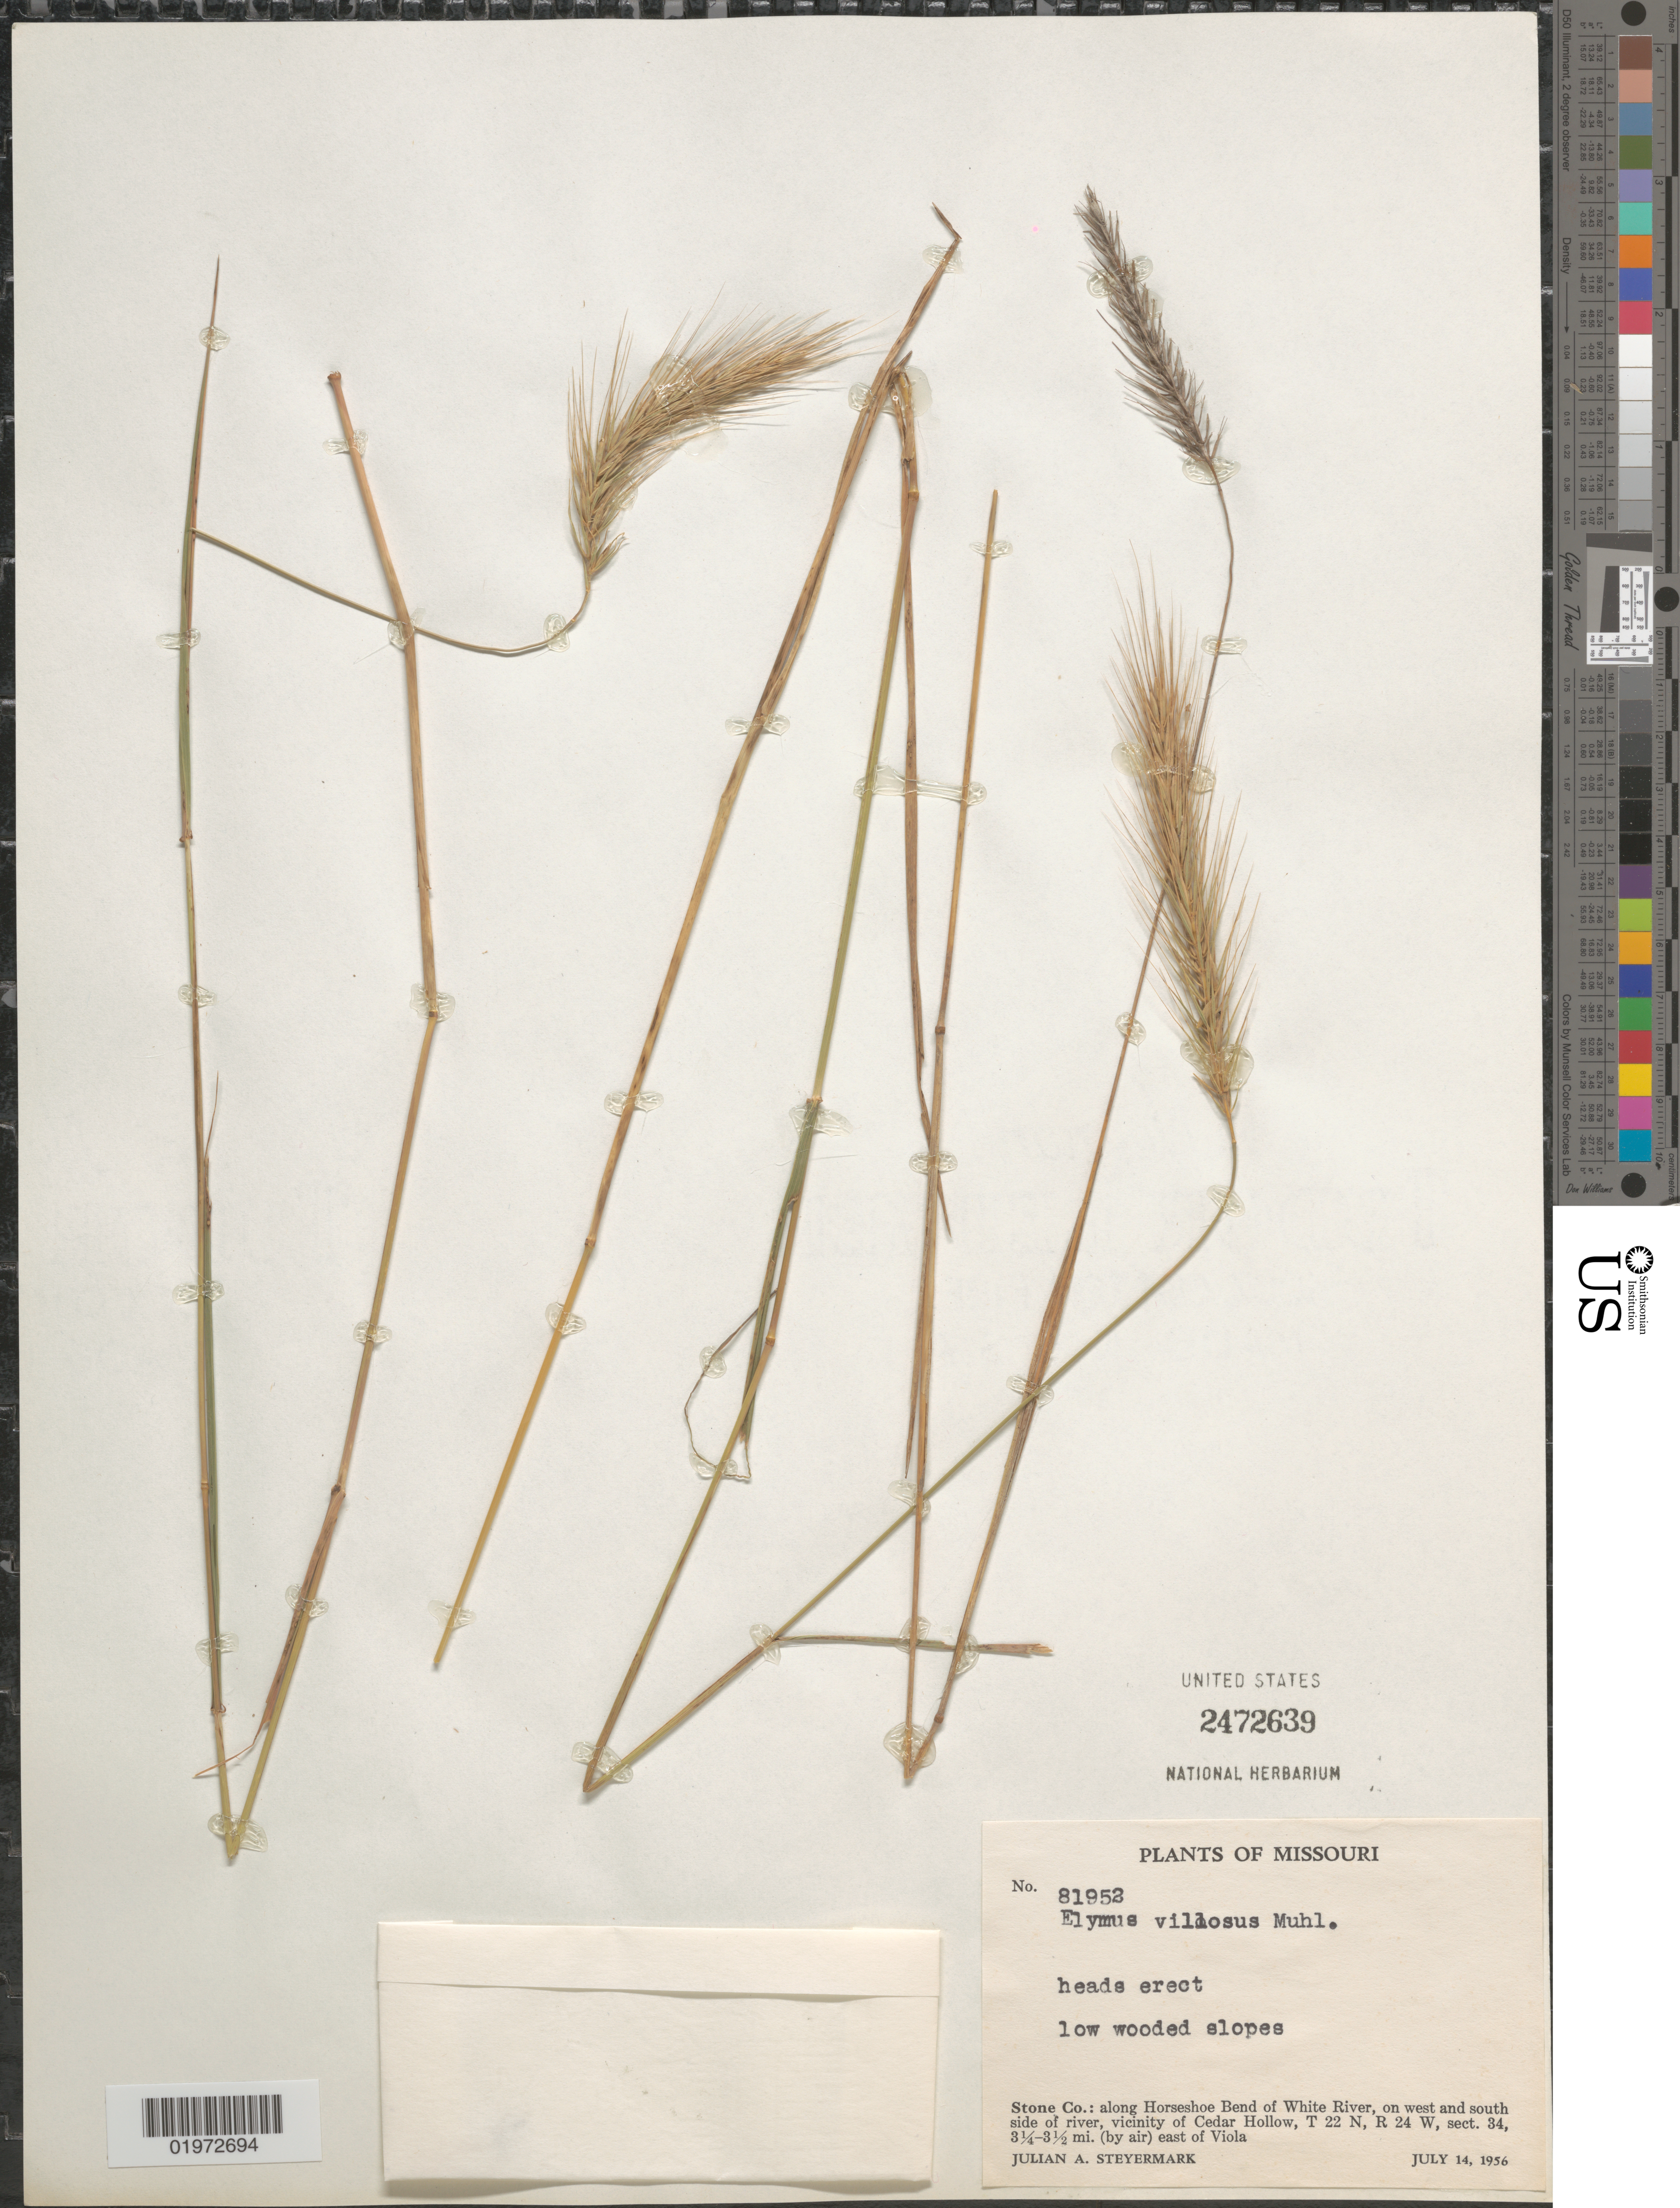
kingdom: Plantae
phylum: Tracheophyta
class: Liliopsida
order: Poales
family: Poaceae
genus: Elymus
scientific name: Elymus villosus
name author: Muhl. ex Willd.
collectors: J. Steyermark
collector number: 81952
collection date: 1956-07-14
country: United States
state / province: Missouri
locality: Stone Co.: along Horseshoe Bend of White River, on west and south side of river, vicinity of Cedar Hollow, T 22 N, R 24 W, sect. 34, 3¼-3½ mi. (by air) east of Viola.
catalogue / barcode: US 2472639